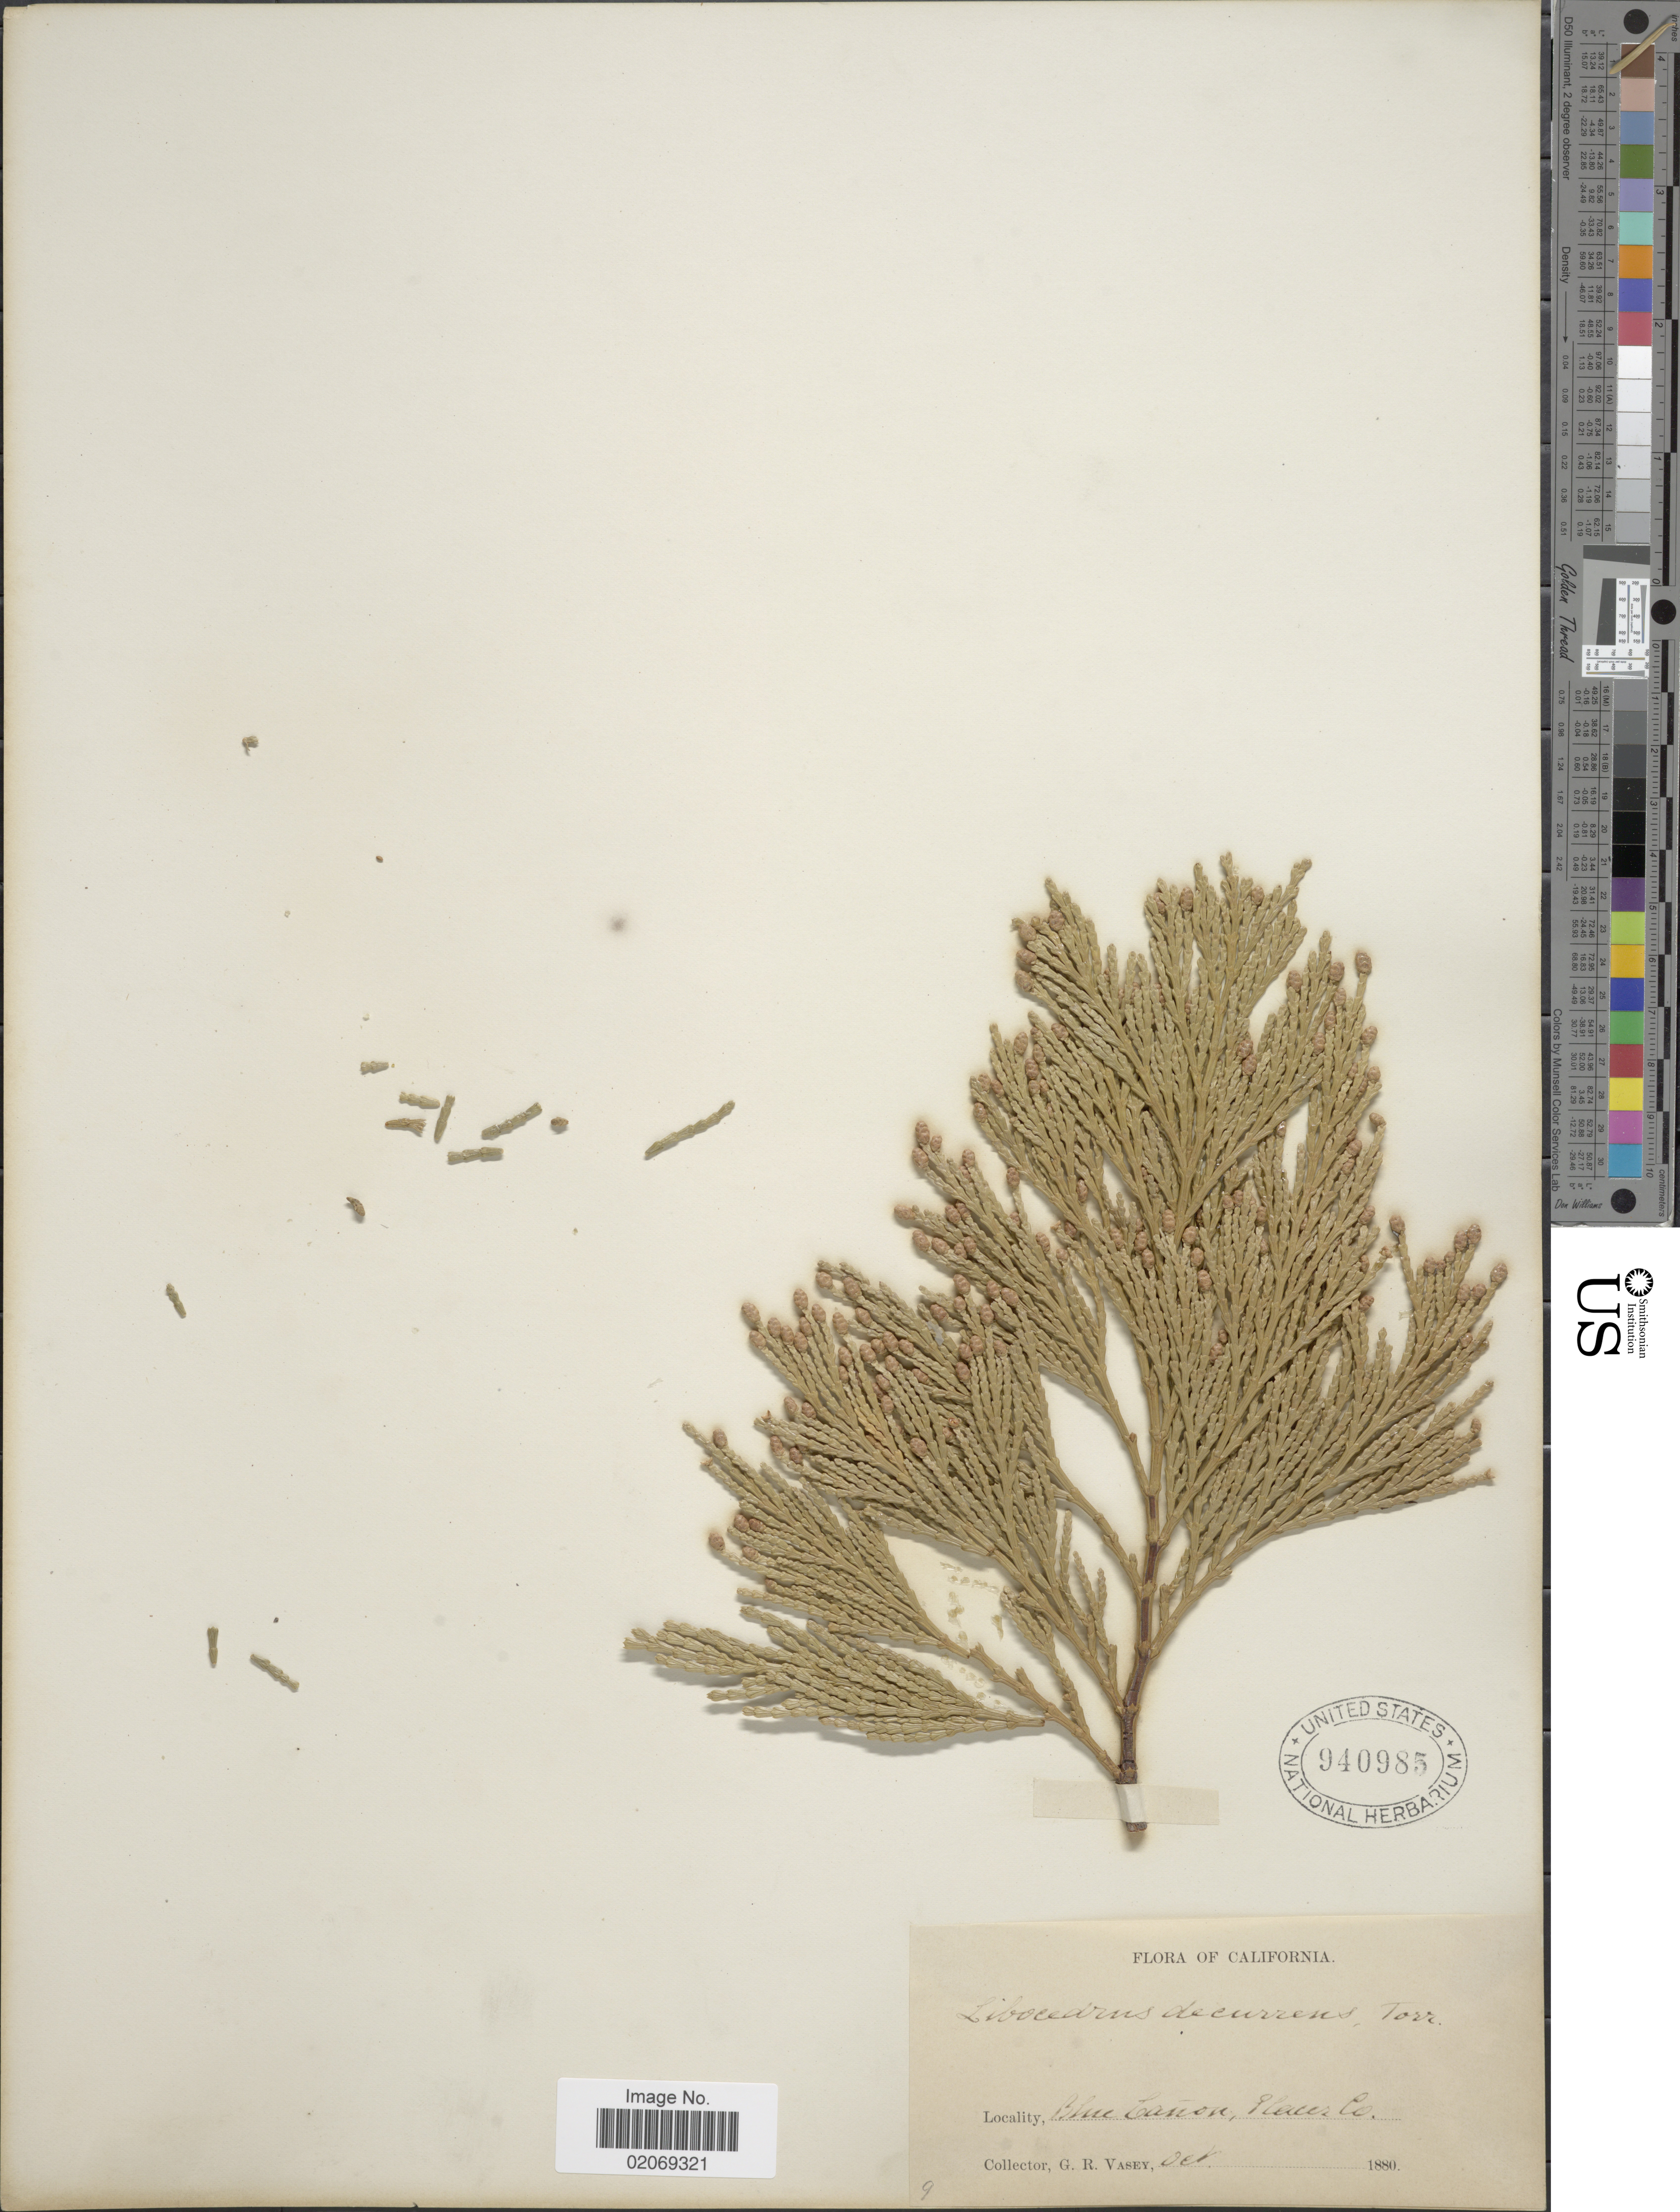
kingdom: Plantae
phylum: Tracheophyta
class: Pinopsida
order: Pinales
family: Cupressaceae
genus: Libocedrus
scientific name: Libocedrus decurrens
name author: Torr.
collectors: G. R. Vasey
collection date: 1880-10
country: United States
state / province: California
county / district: Placer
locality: Blue Cañon, Placer Co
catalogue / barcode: US 940985